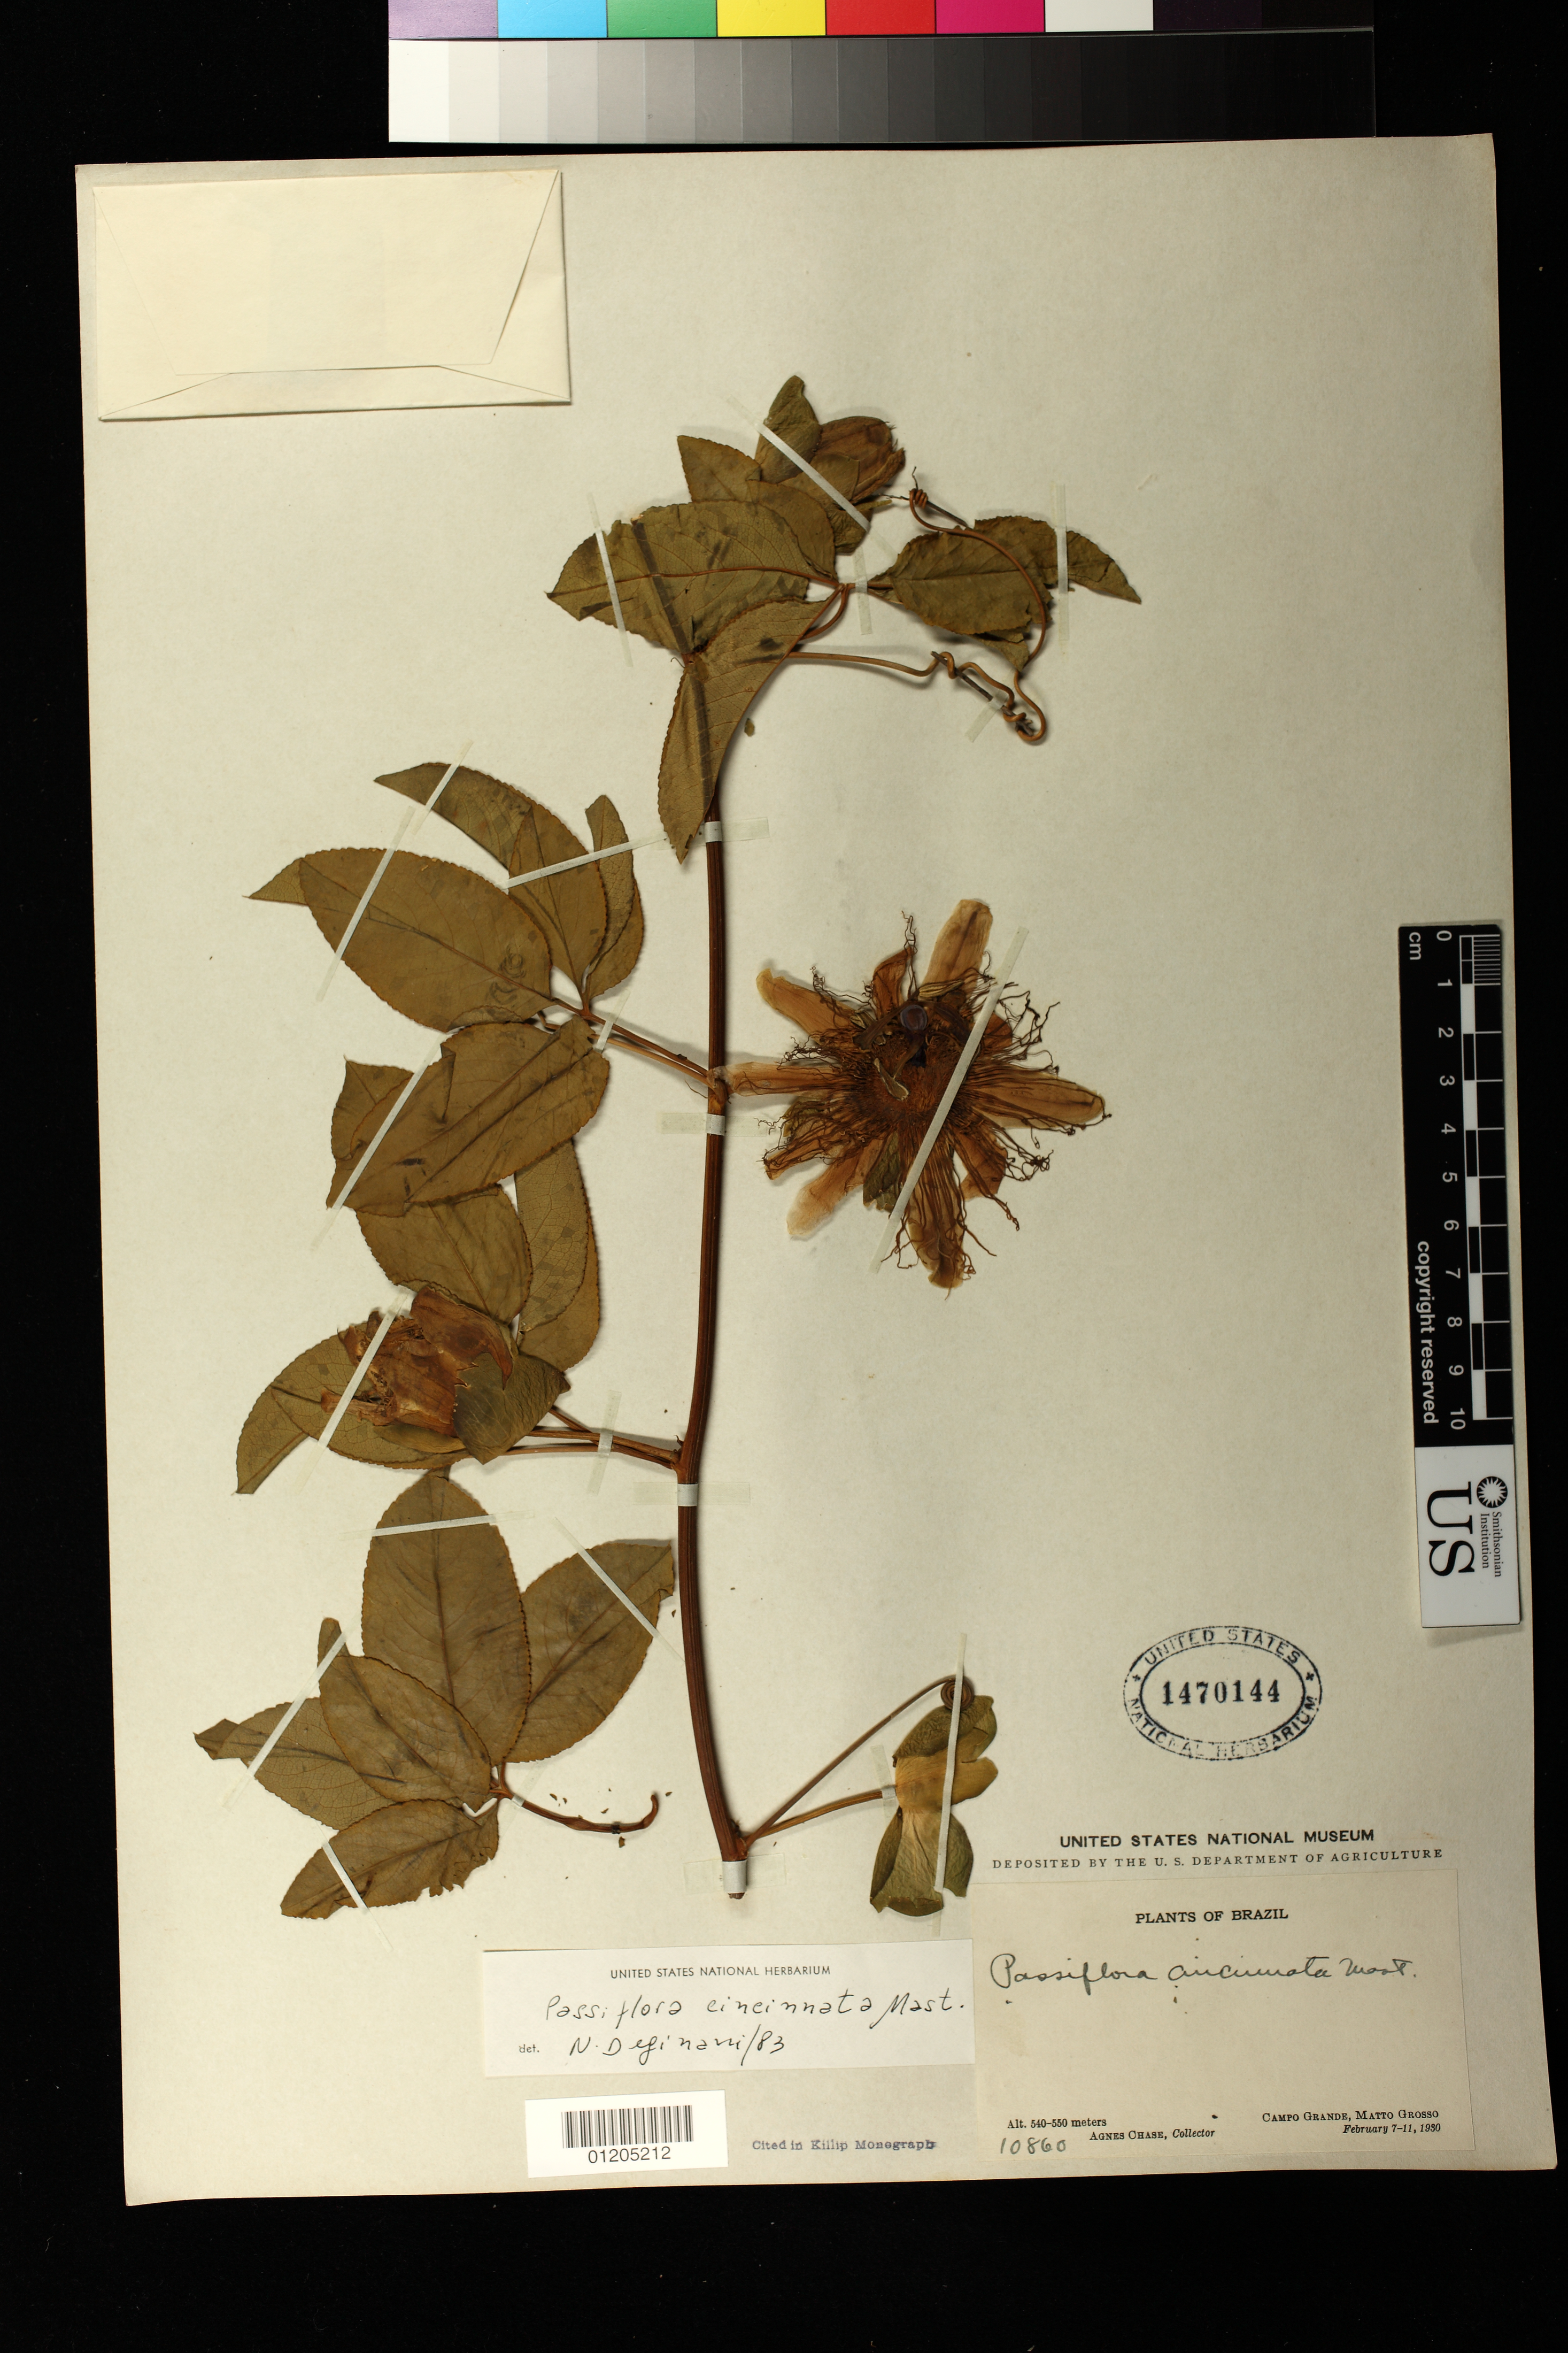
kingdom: Plantae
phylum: Tracheophyta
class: Magnoliopsida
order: Malpighiales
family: Passifloraceae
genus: Passiflora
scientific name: Passiflora cincinnata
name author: Mast.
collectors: A. Chase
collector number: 10860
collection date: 1930-02-07/1930-02-11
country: Brazil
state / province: Mato Grosso do Sul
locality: Campo Grande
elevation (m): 540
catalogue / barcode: US 1470144